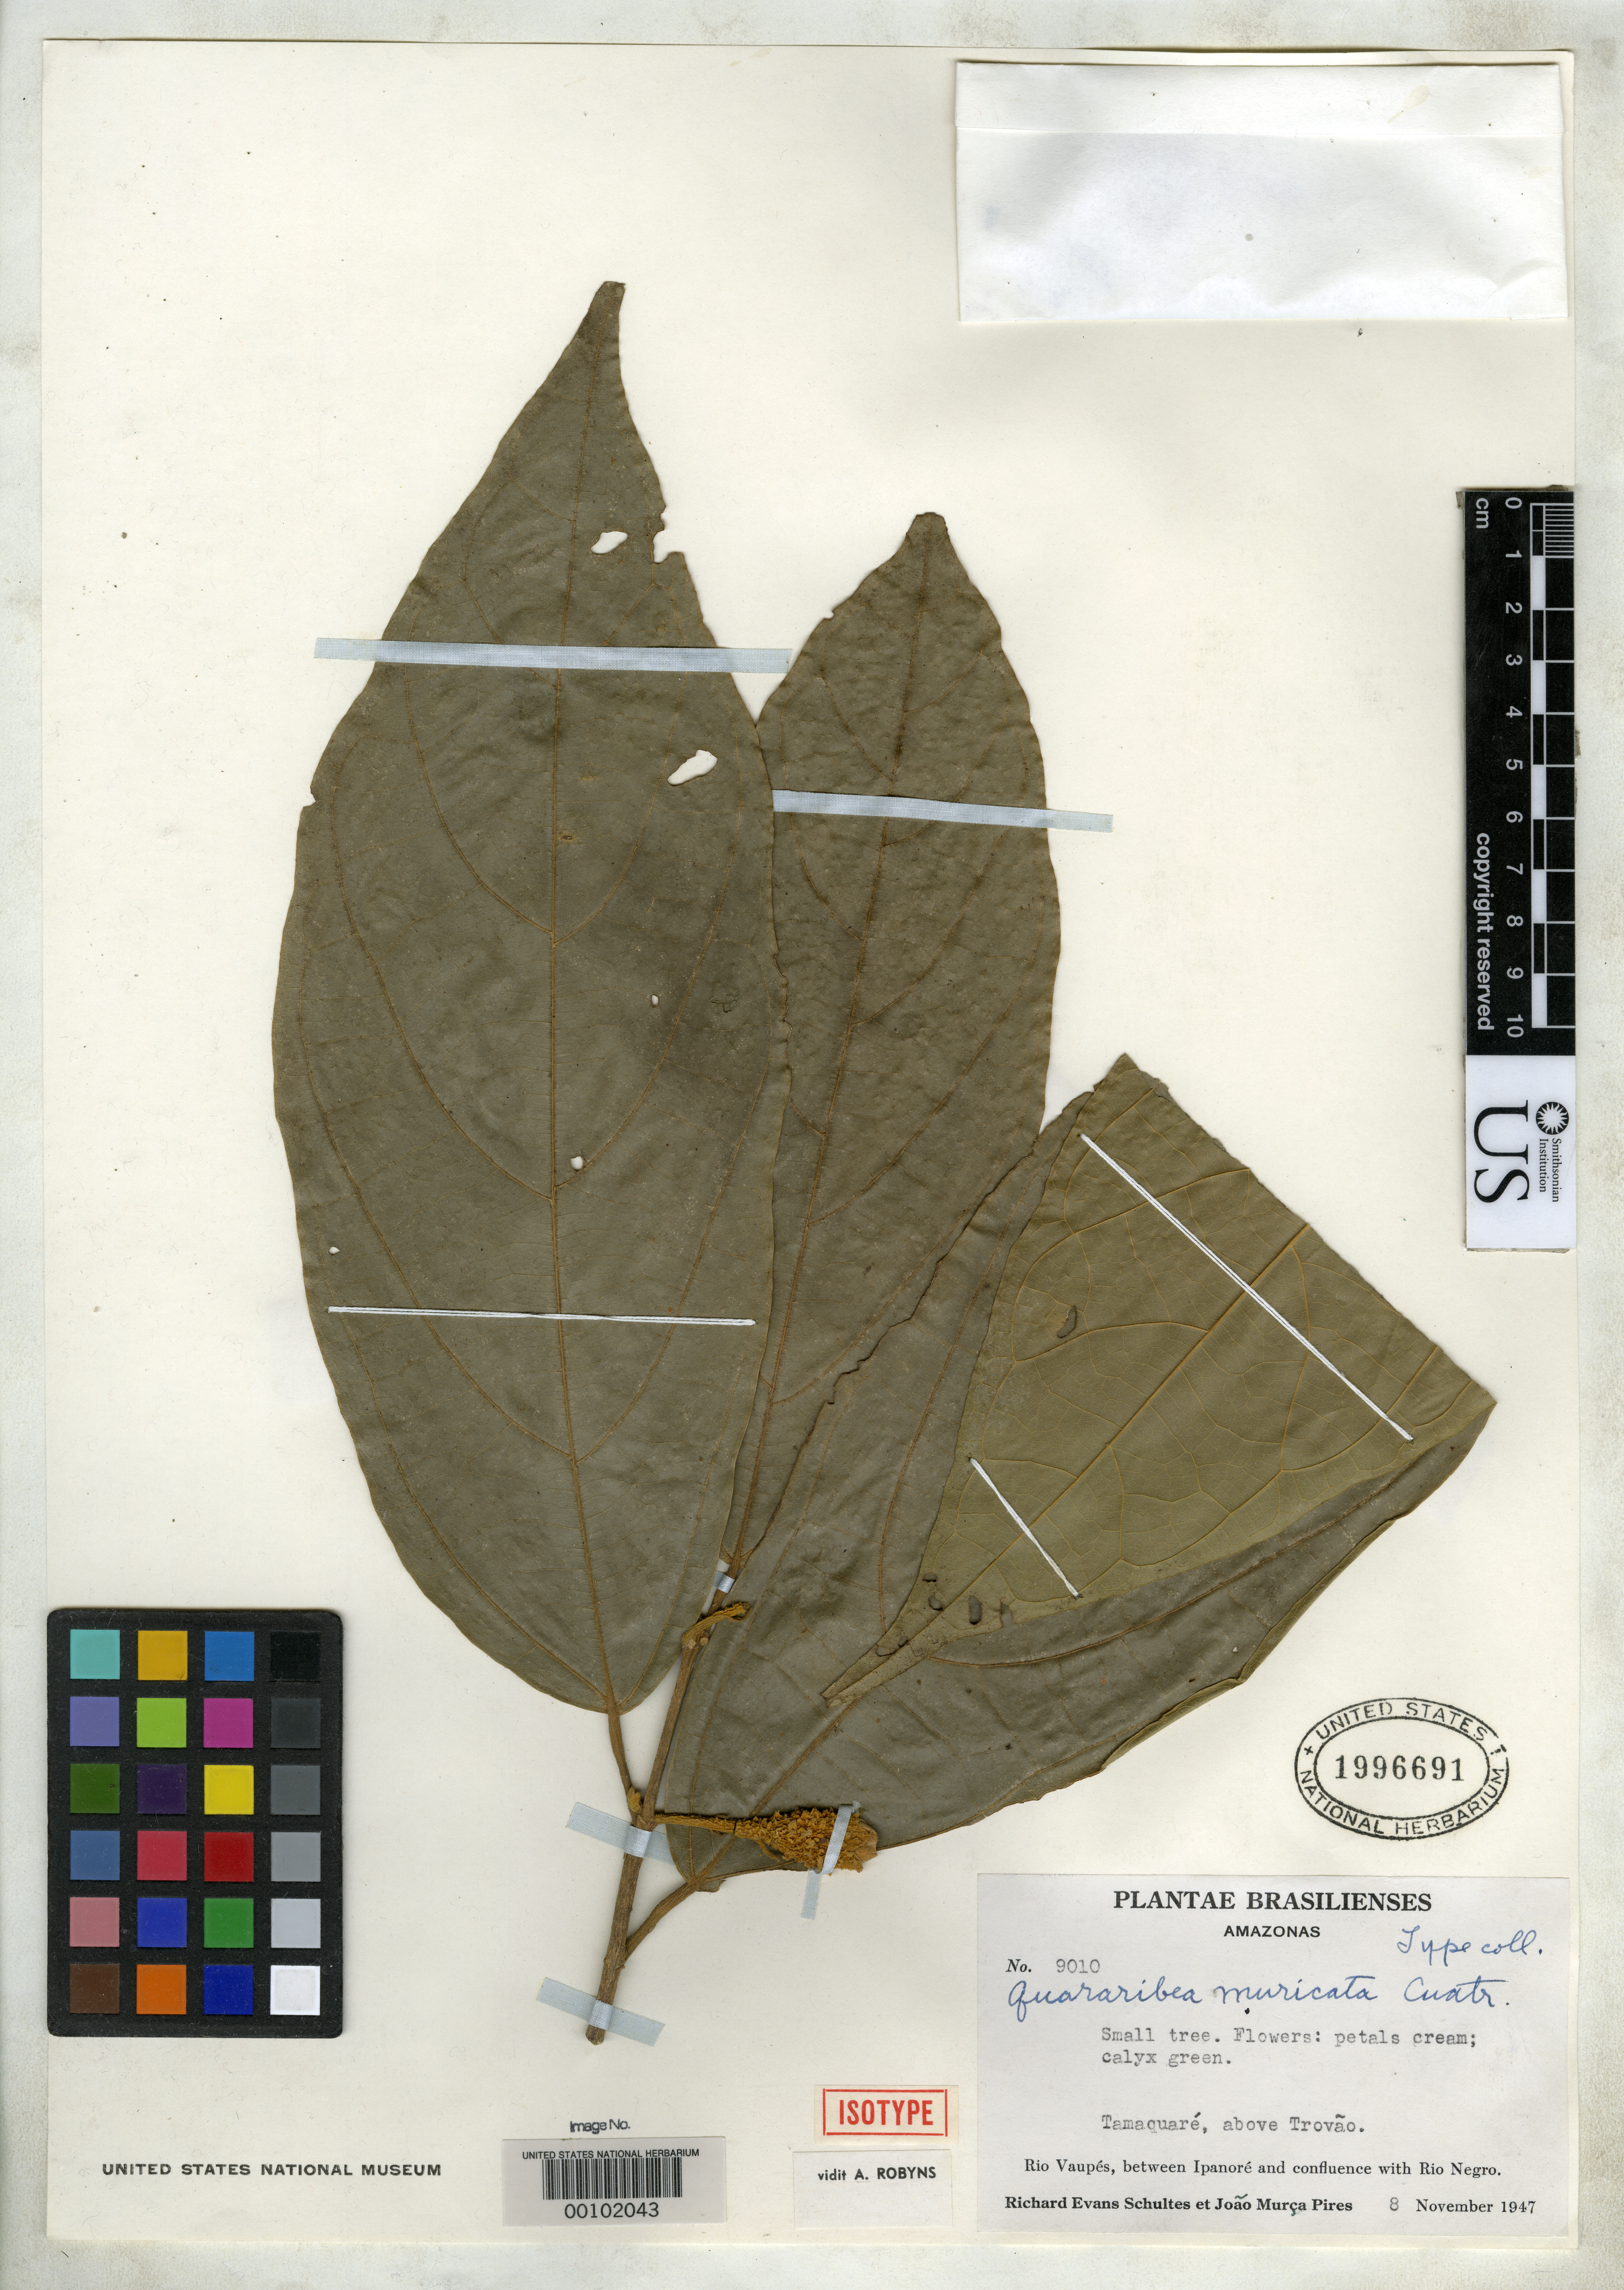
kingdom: Plantae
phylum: Tracheophyta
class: Magnoliopsida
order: Malvales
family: Malvaceae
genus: Quararibea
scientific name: Quararibea muricata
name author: Cuatrec. in R.E. Schult.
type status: Isotype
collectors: R. E. Schultes & J. M. Pires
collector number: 9010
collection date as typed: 08 Nov 1947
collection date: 1947-11-08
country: Brazil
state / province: Amazonas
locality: Rio Vaupes, between Ipanore and confluence with Rio Negro.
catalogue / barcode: US 1996691